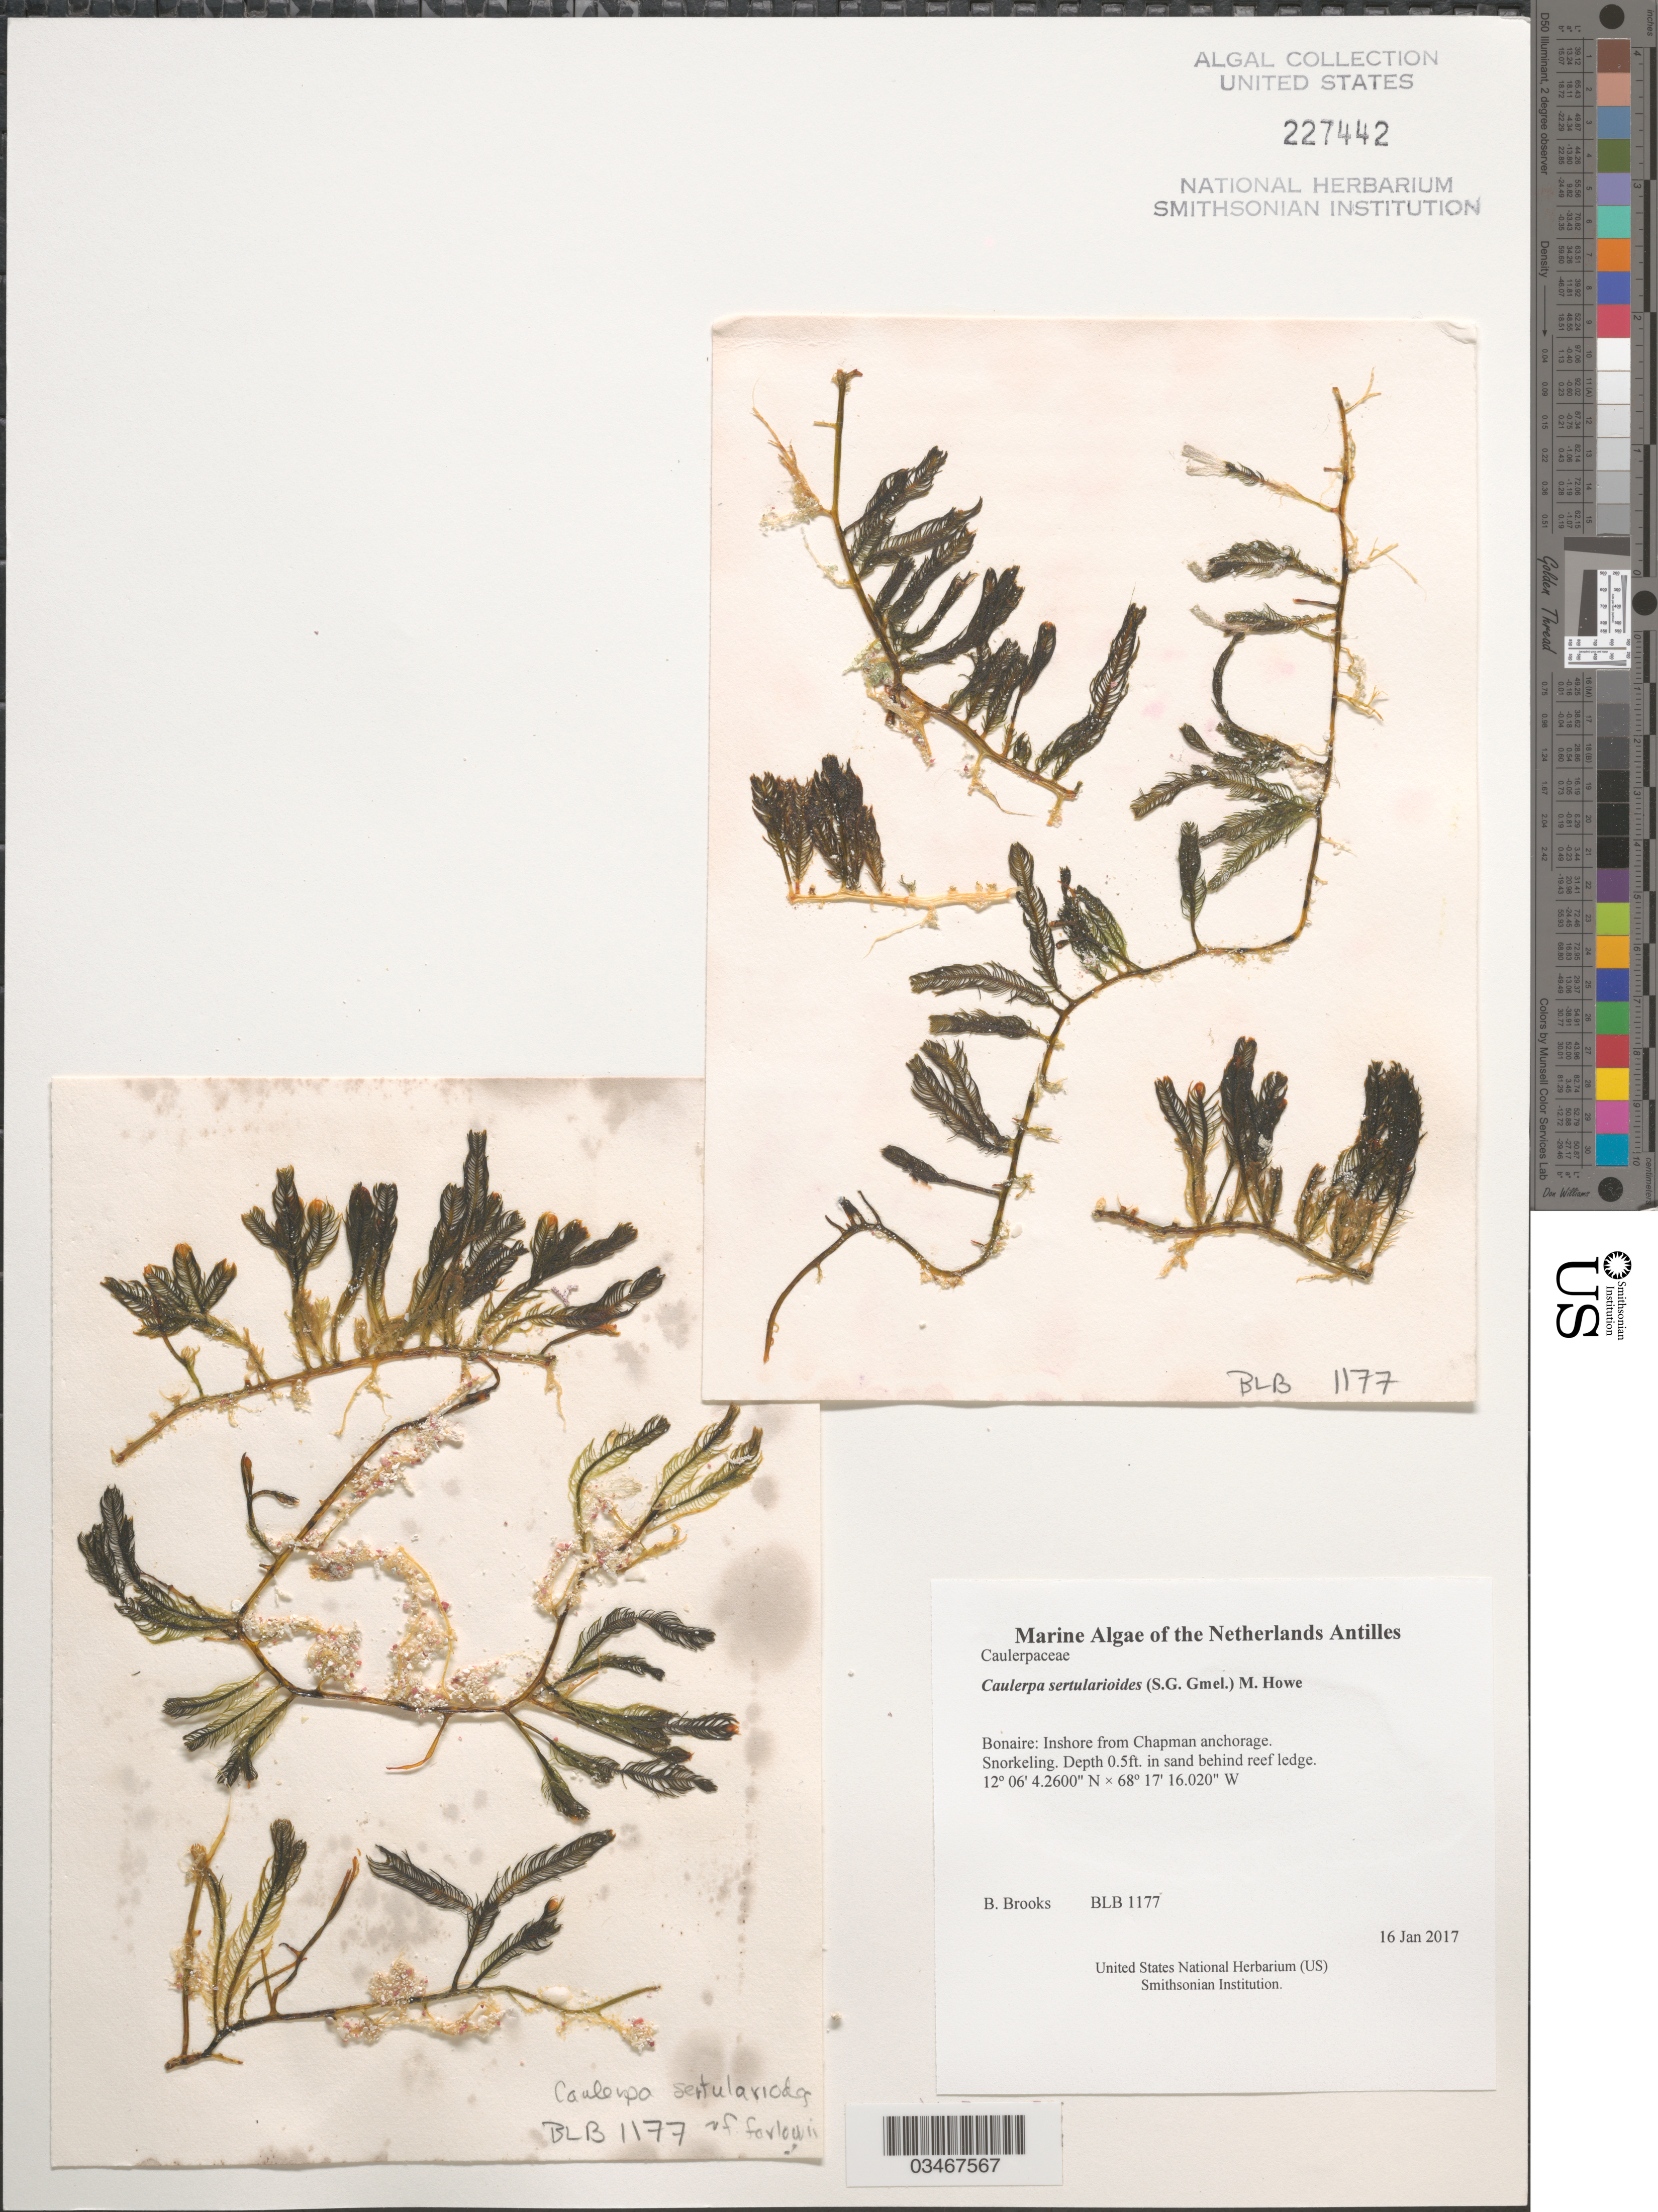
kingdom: Plantae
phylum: Chlorophyta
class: Ulvophyceae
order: Bryopsidales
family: Caulerpaceae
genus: Caulerpa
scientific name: Caulerpa sertularioides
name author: (S.G. Gmel.) M. Howe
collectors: B. Brooks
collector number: BLB 1177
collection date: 2017-01-16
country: Netherlands Antilles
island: Bonaire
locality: Inshore from Chapman anchorage. Snorkeling.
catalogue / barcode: US 227442